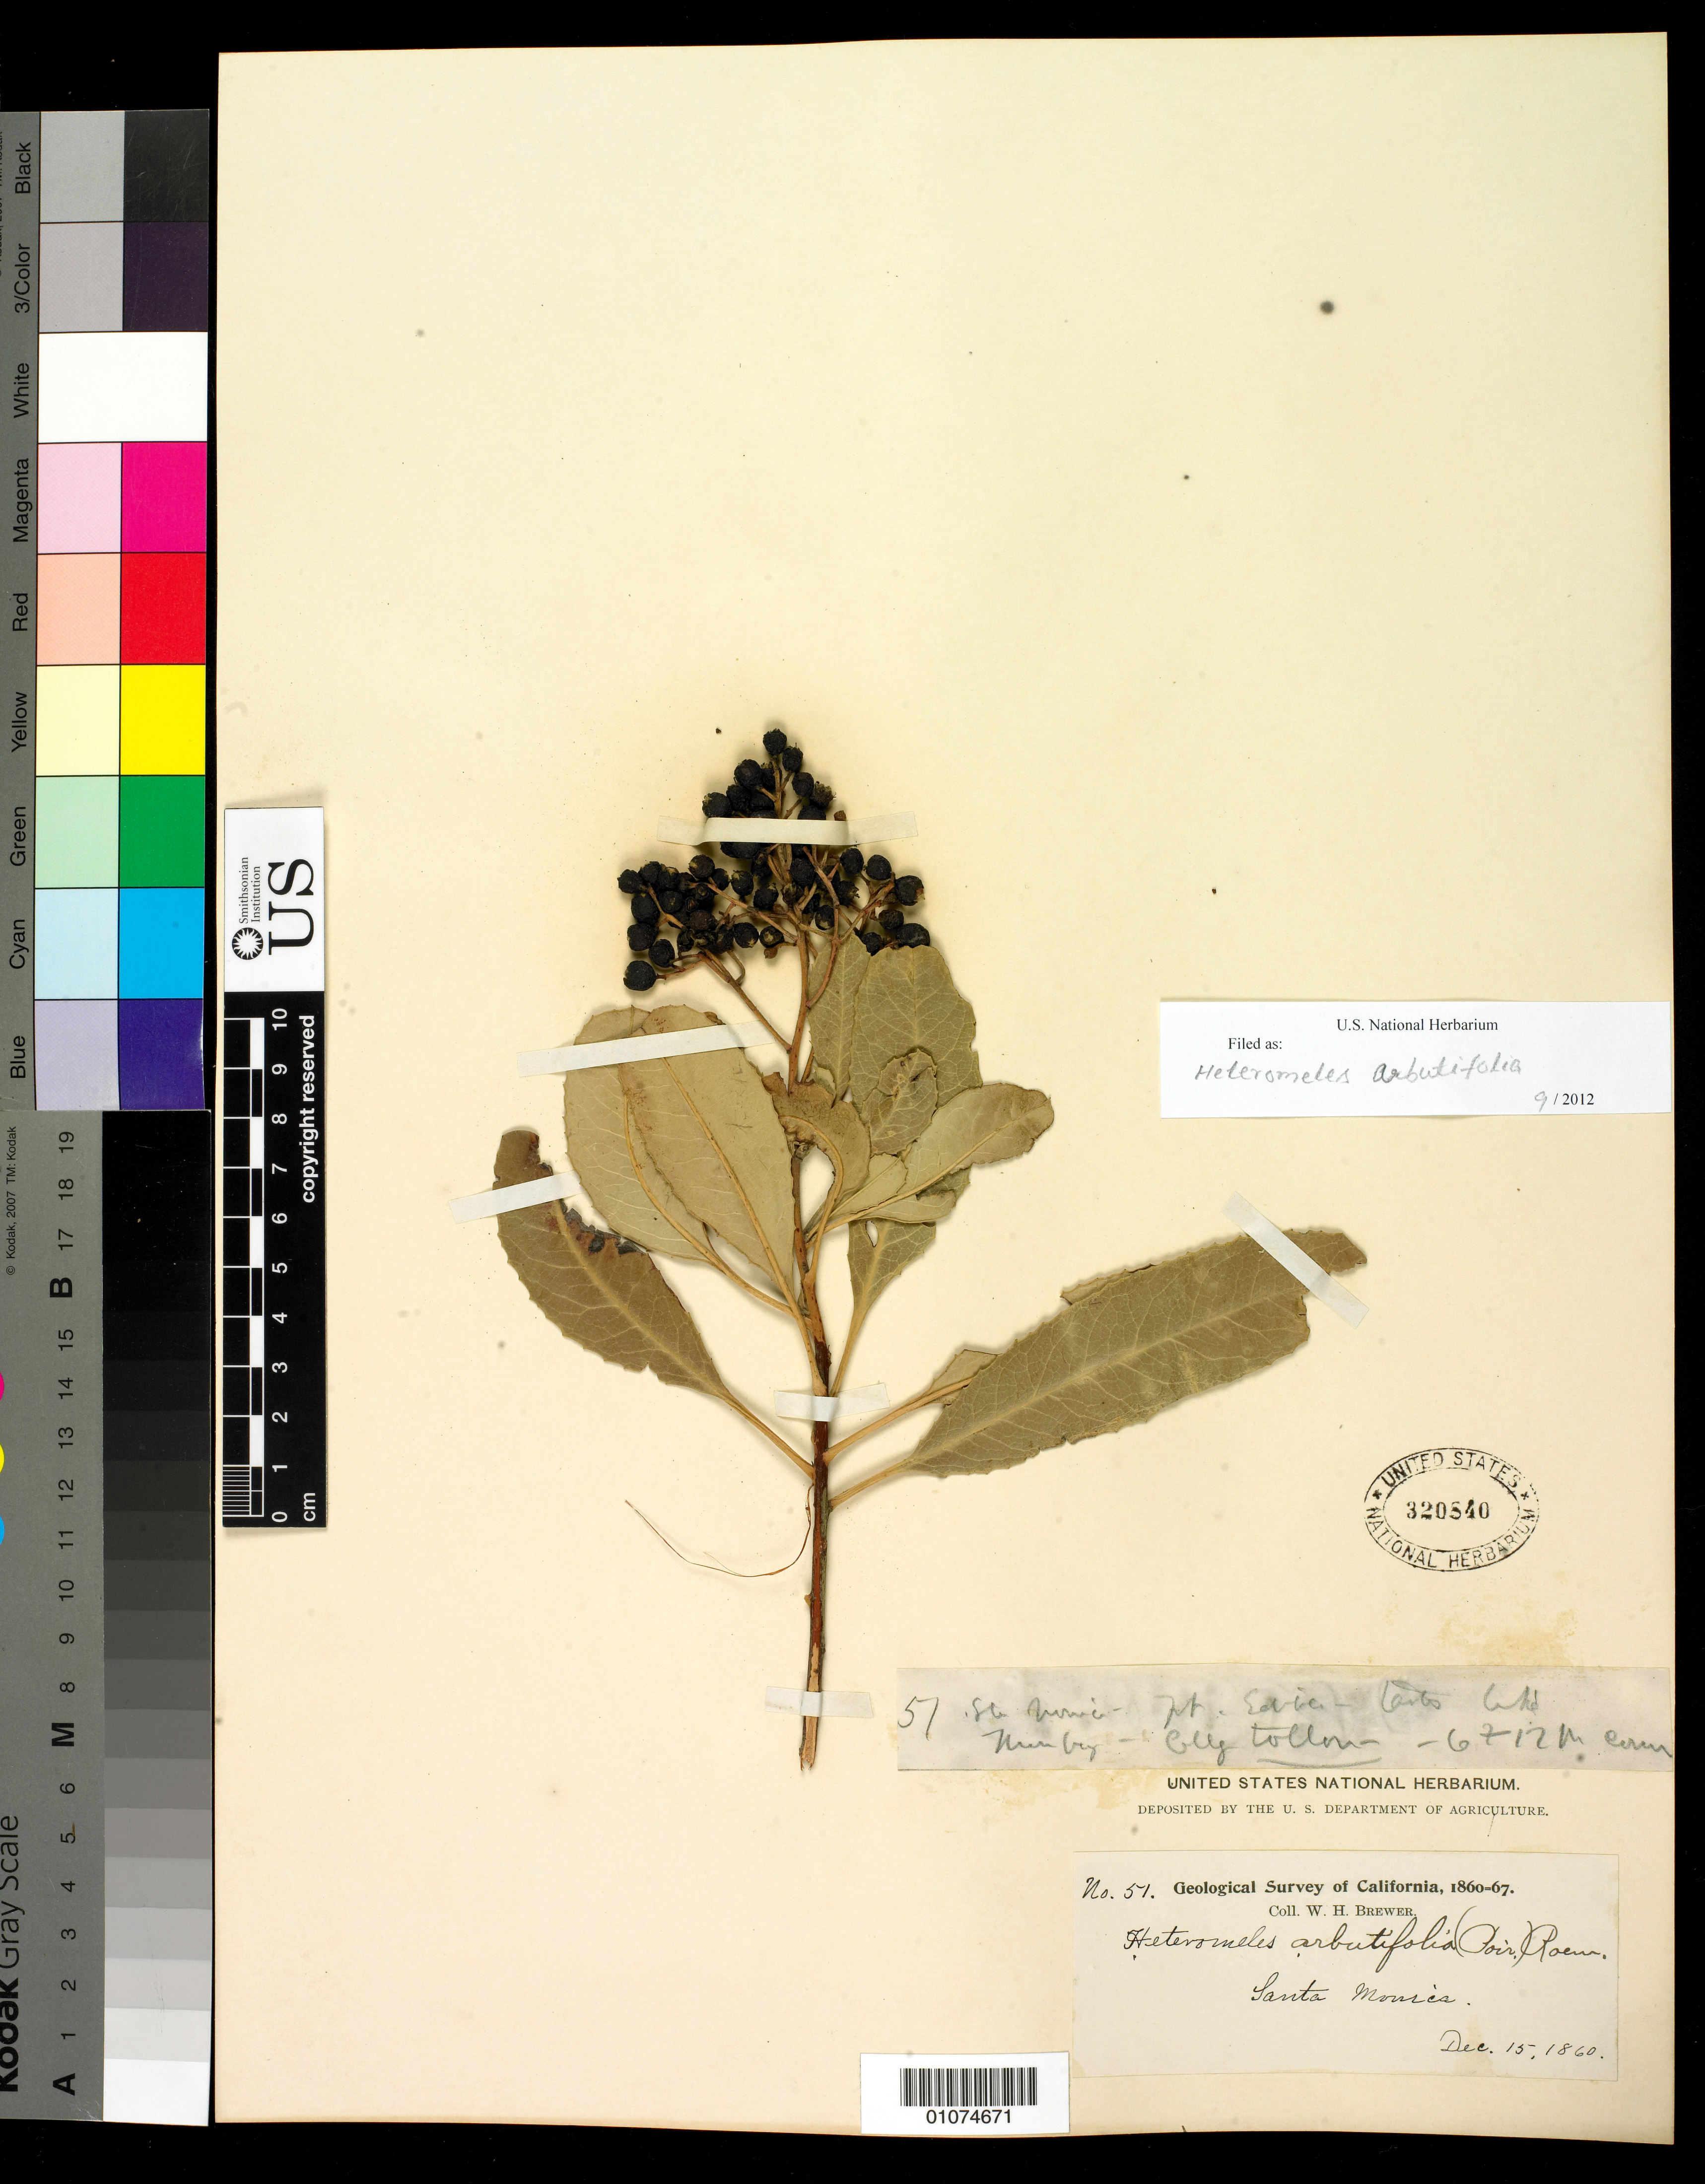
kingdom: Plantae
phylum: Tracheophyta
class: Magnoliopsida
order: Rosales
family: Rosaceae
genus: Heteromeles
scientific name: Heteromeles arbutifolia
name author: (Lindl.) Roemer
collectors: W. H. Brewer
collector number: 51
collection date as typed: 15 Dec 1860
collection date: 1860-12-15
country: United States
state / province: California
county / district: Los Angeles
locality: Santa Monica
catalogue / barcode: US 320840